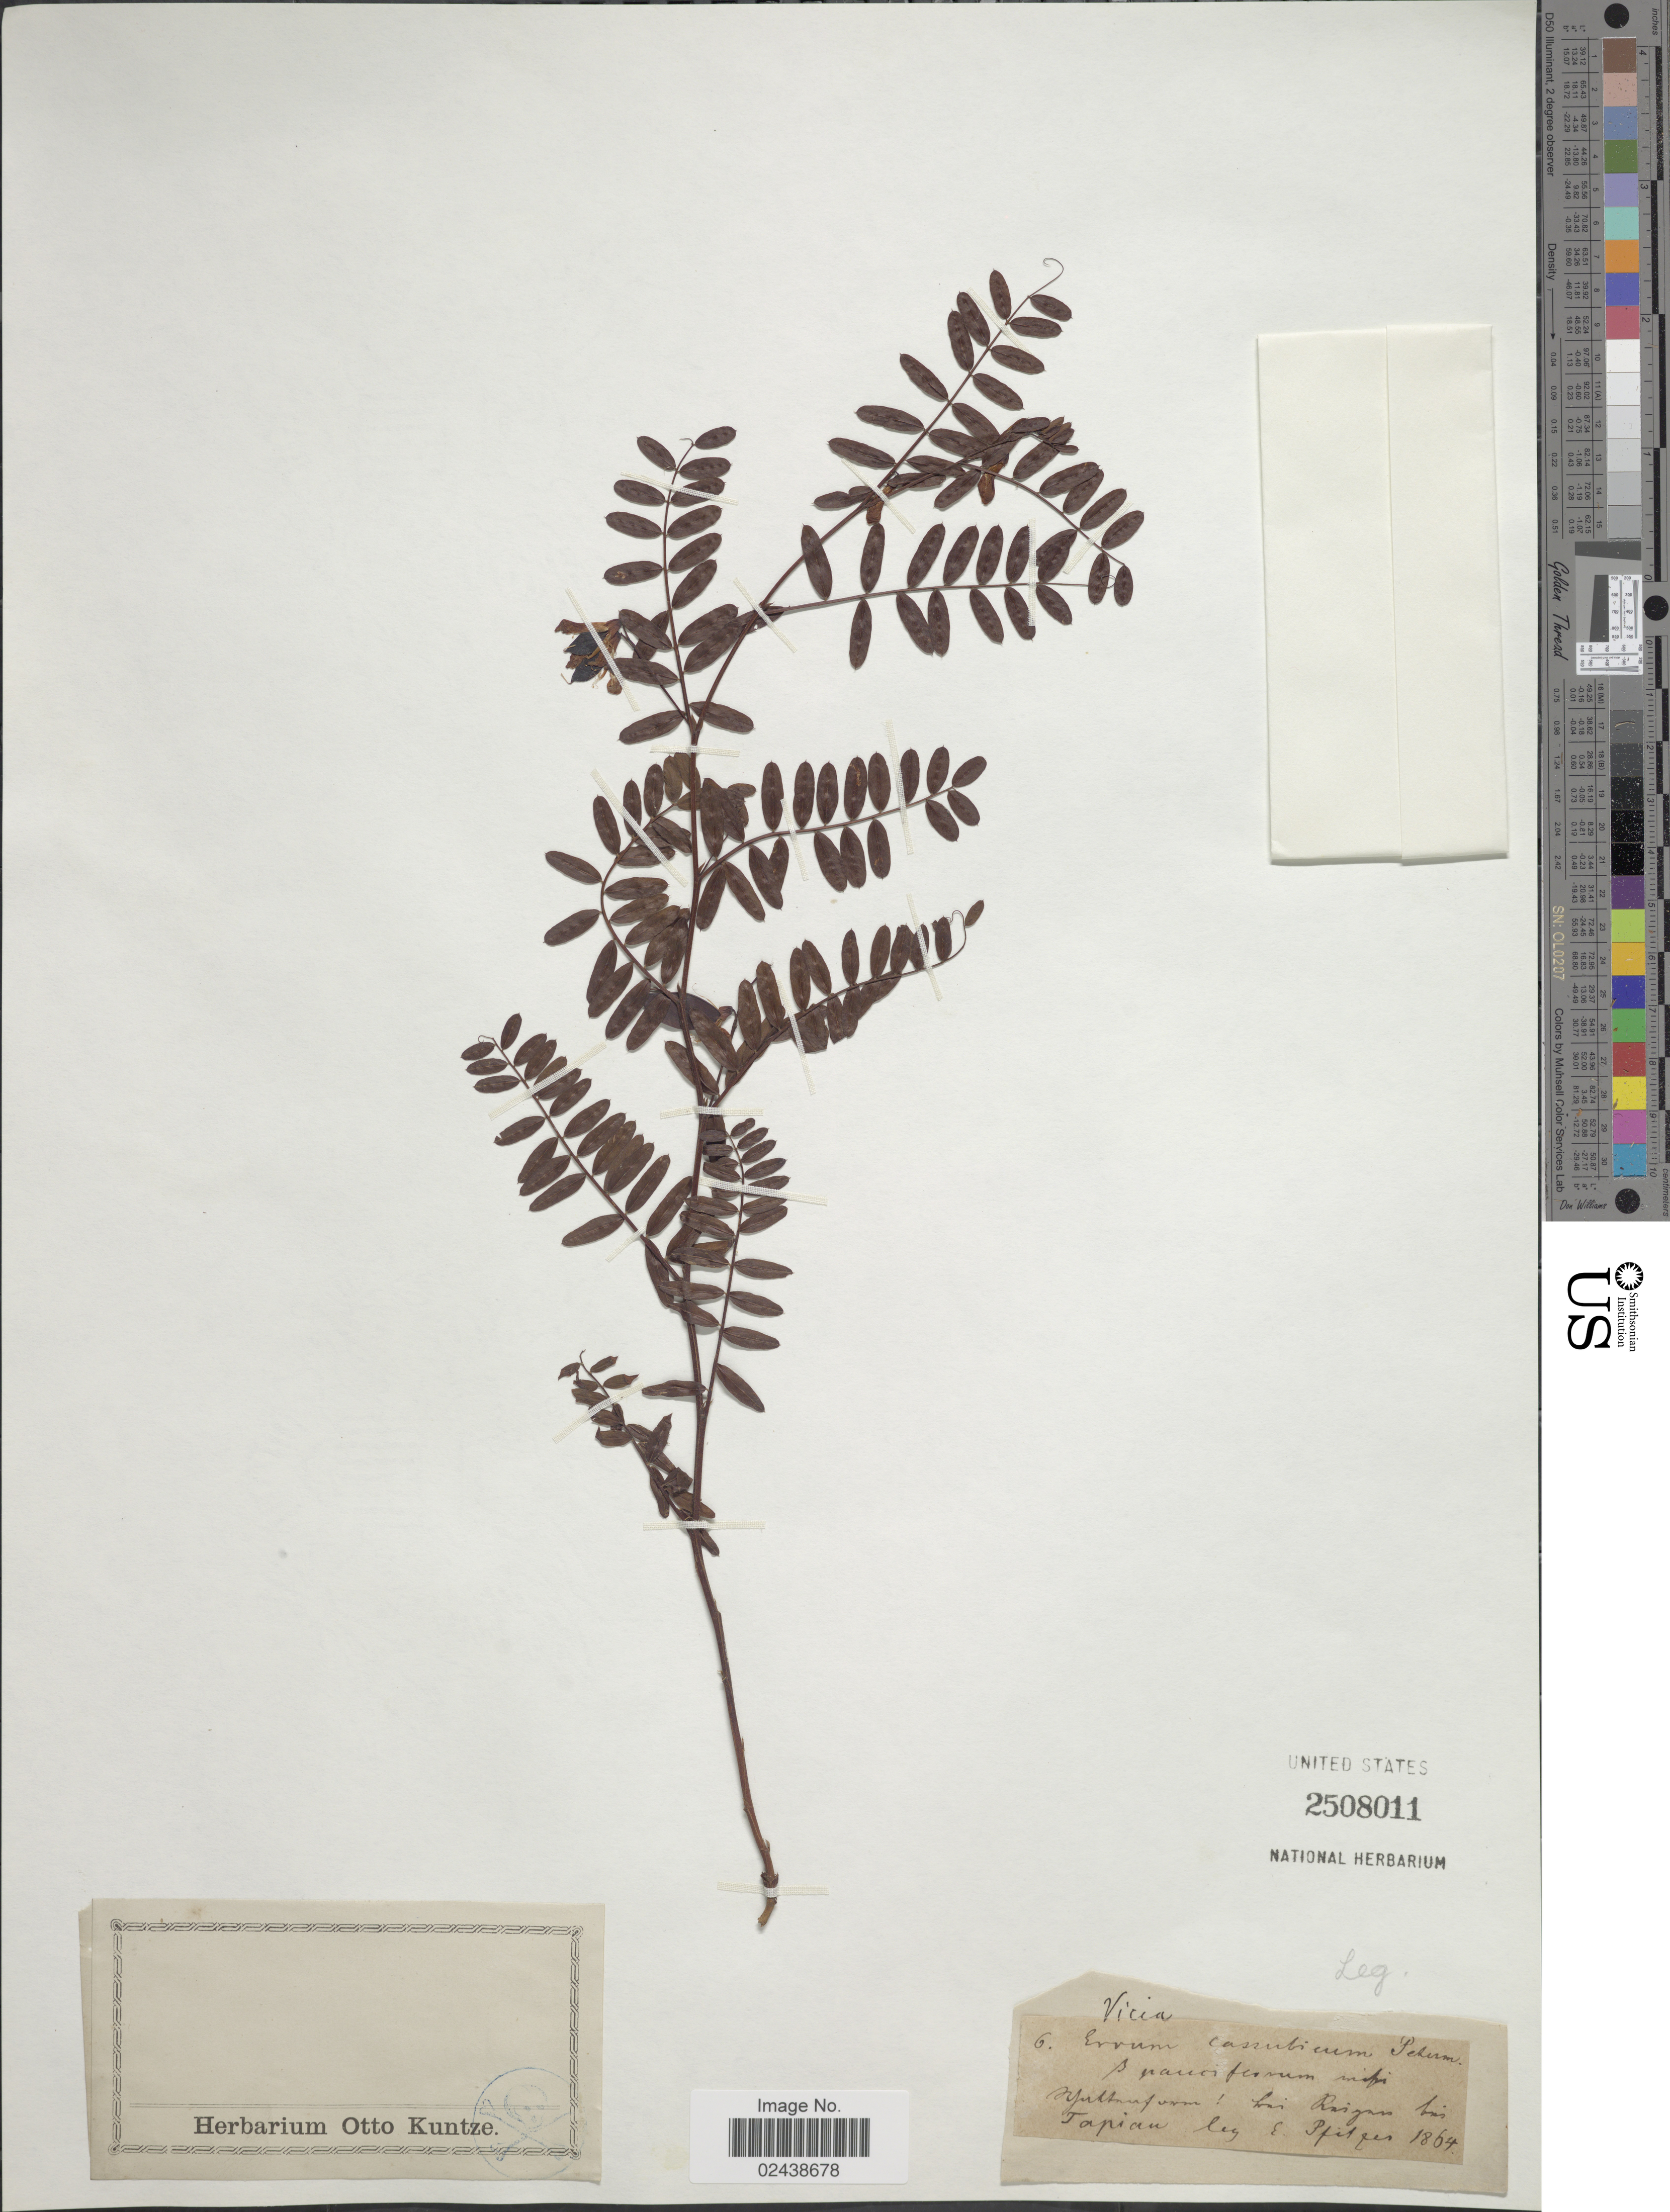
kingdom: Plantae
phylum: Tracheophyta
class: Magnoliopsida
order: Fabales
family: Fabaceae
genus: Vicia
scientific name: Vicia cassubica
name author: L.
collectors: E. Pfitzer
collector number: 6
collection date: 1864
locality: Rfutmufurm bei Raigars bei Tapian [interpreted]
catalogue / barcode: US 2508011